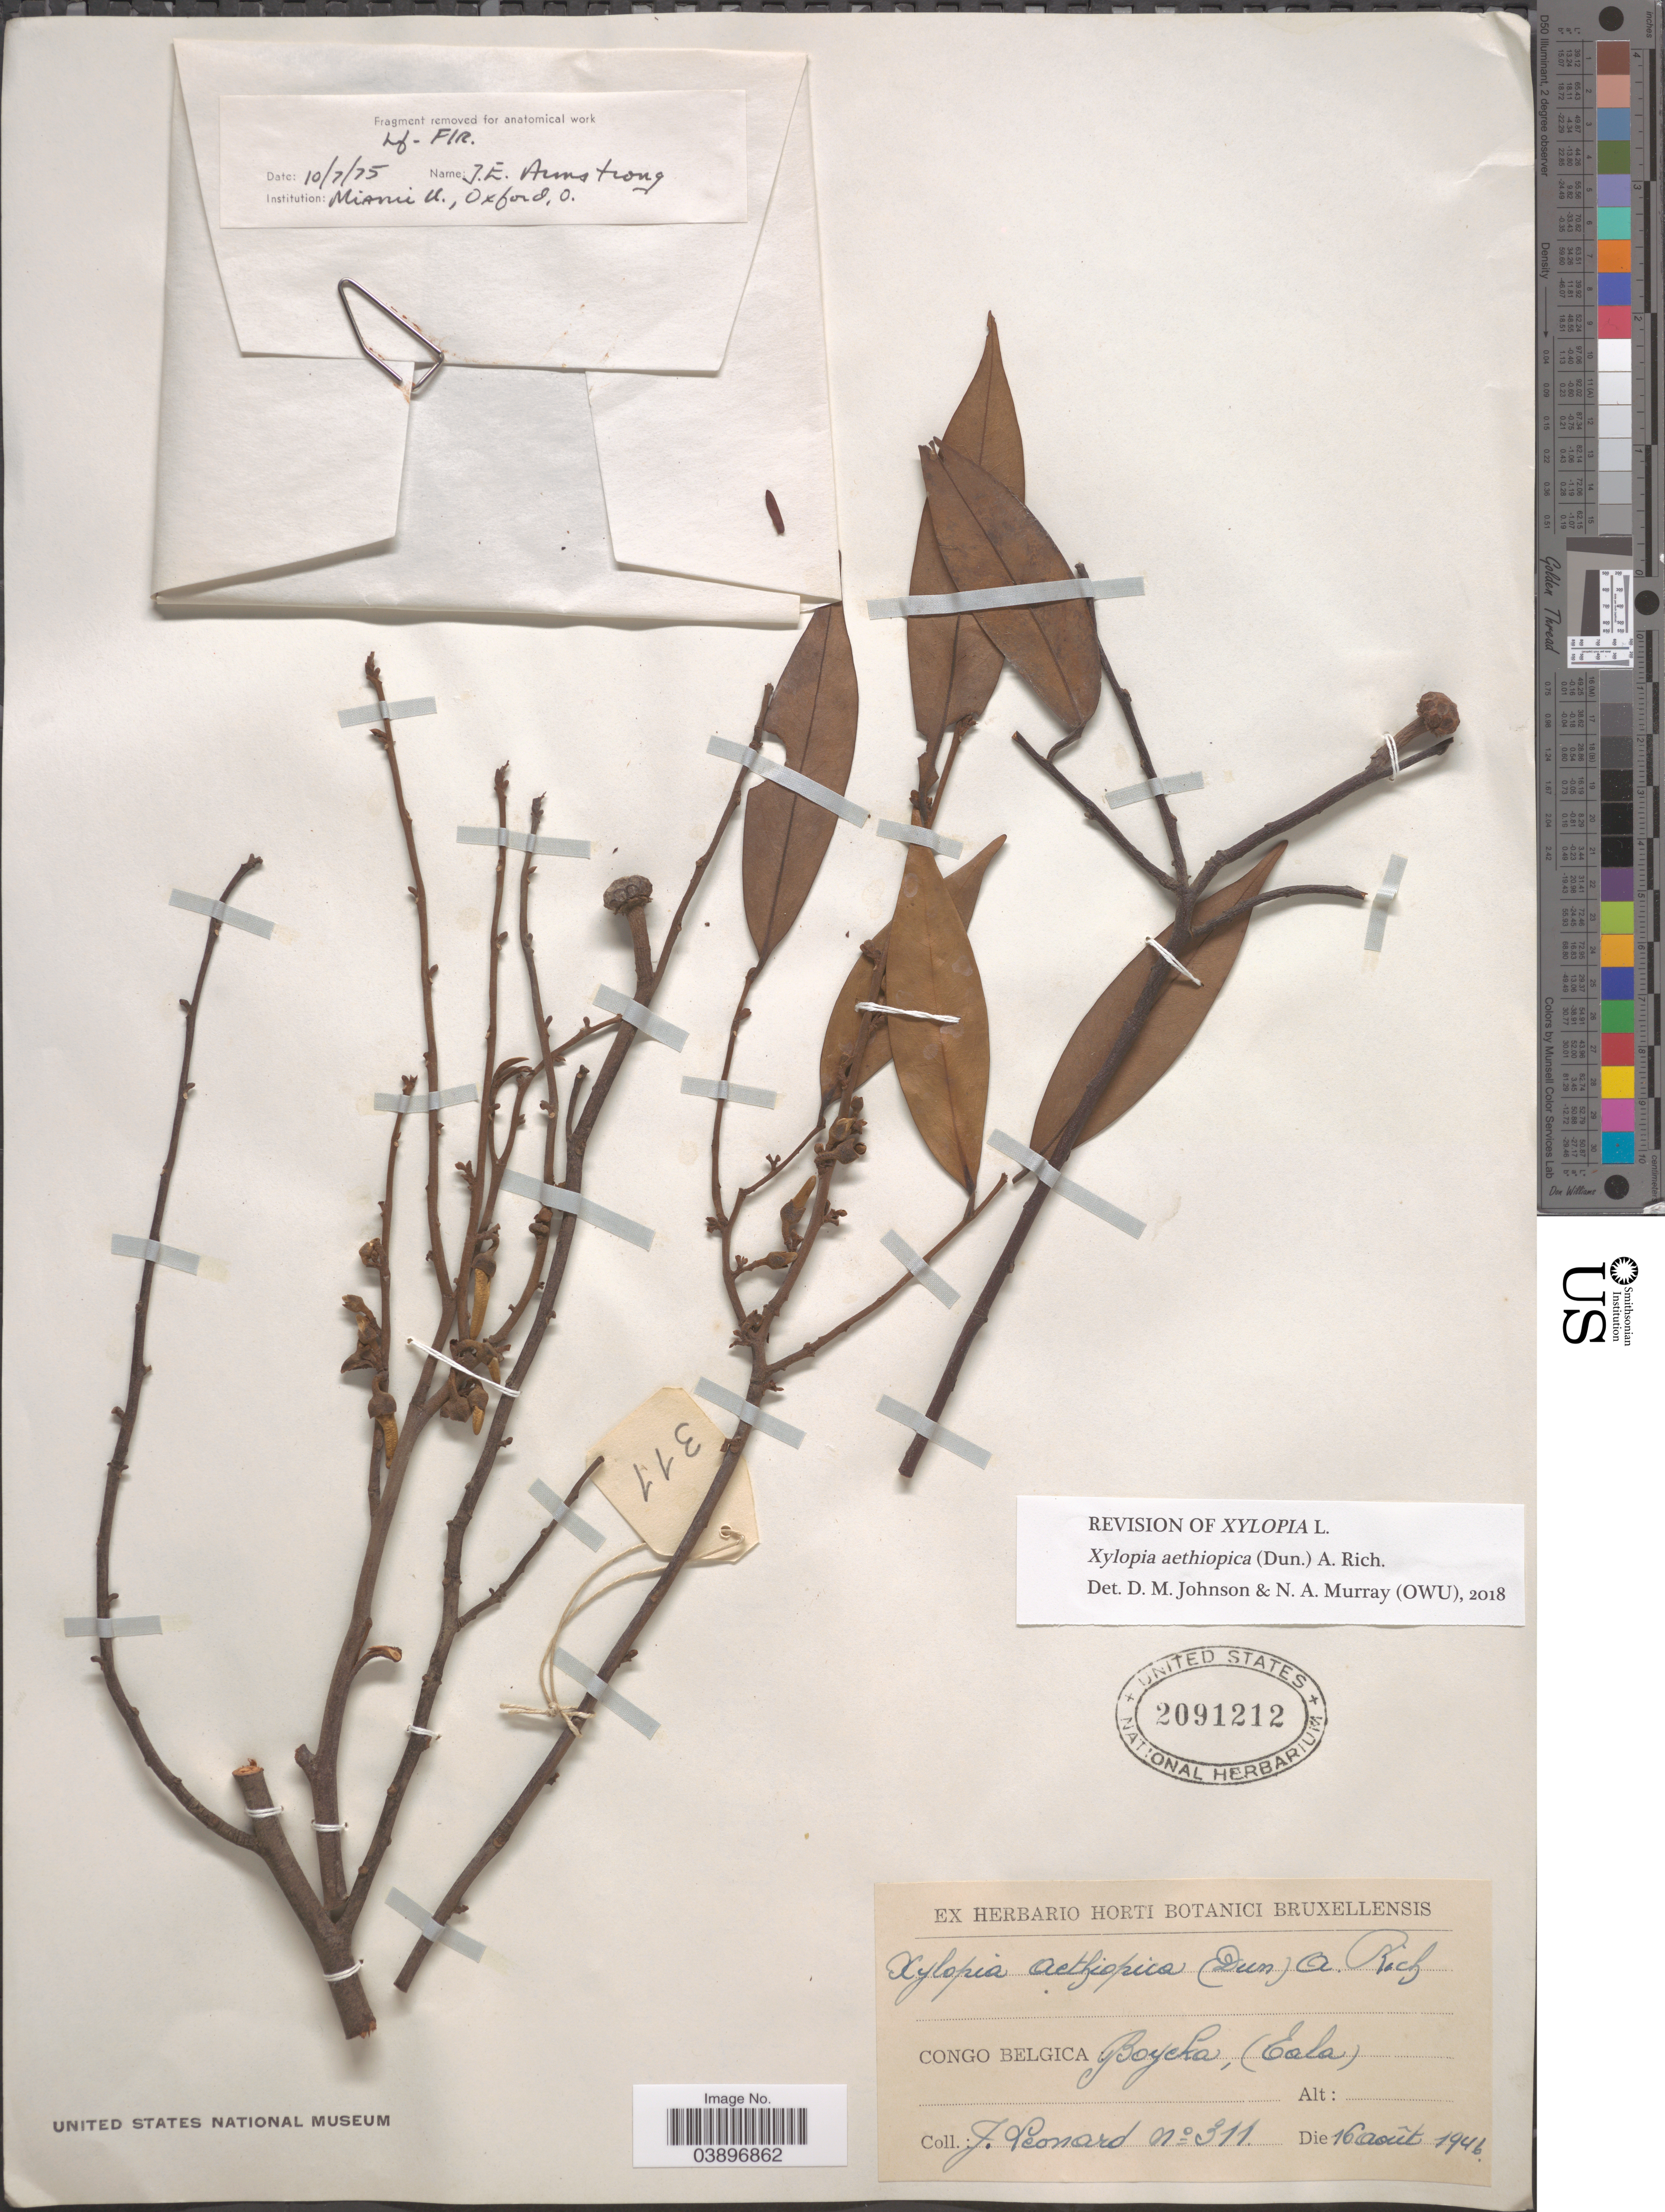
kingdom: Plantae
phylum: Tracheophyta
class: Magnoliopsida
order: Magnoliales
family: Annonaceae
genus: Xylopia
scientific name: Xylopia aethiopica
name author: (Dunal) A. Rich.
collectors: J. Leonard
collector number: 311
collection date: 1946-08-16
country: Congo, Democratic Republic of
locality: Congo Belgica: Boycka, (Eala).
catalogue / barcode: US 2091212